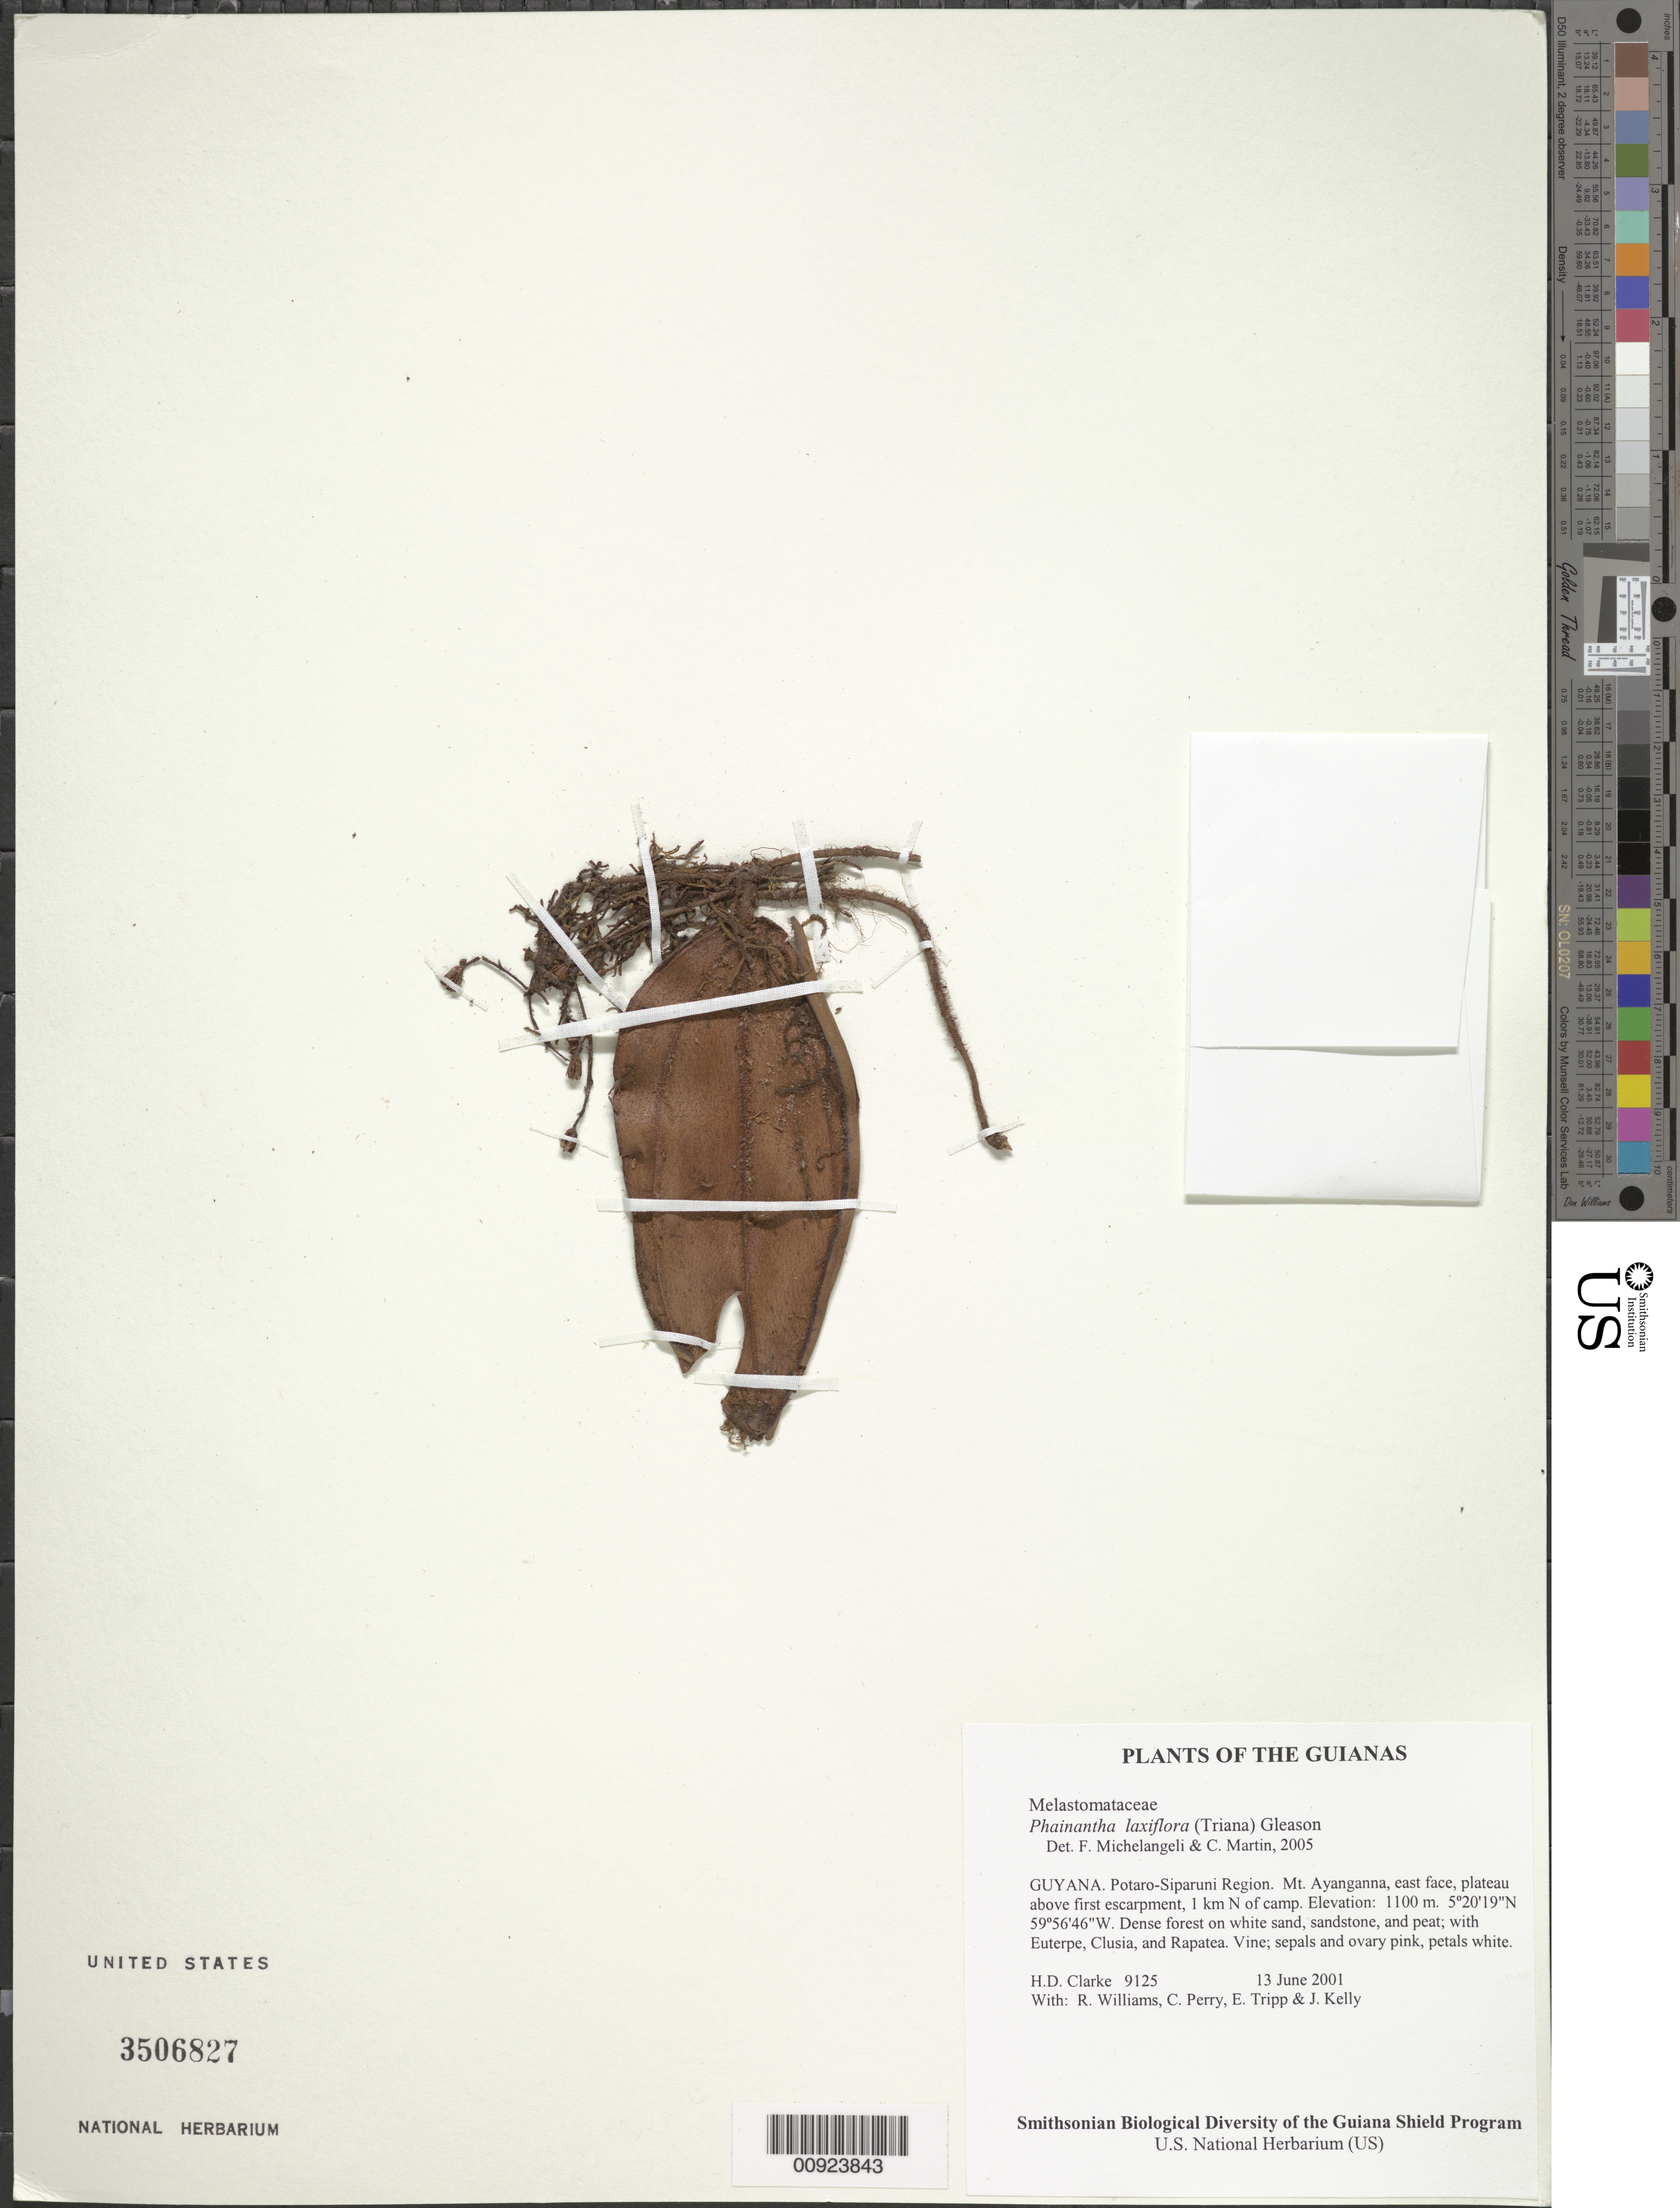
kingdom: Plantae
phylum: Tracheophyta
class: Magnoliopsida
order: Myrtales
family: Melastomataceae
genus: Phainantha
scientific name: Phainantha laxiflora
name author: (Triana) Gleason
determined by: Almeda, F.; Penneys, D. S.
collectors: H. D. Clarke, R. Williams, C. Perry, E. Tripp & J. Kelly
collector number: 9125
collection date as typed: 13 June 2001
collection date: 2001-06-13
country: Guyana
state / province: Potaro-Siparuni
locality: Mt. Ayanganna, east face, plateau above first escarpment, 1 km N of camp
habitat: Dense forest on white sand, sandstone, and peat; with Euterpe, Clusia, and Rapatea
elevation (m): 1100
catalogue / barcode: US 3506827